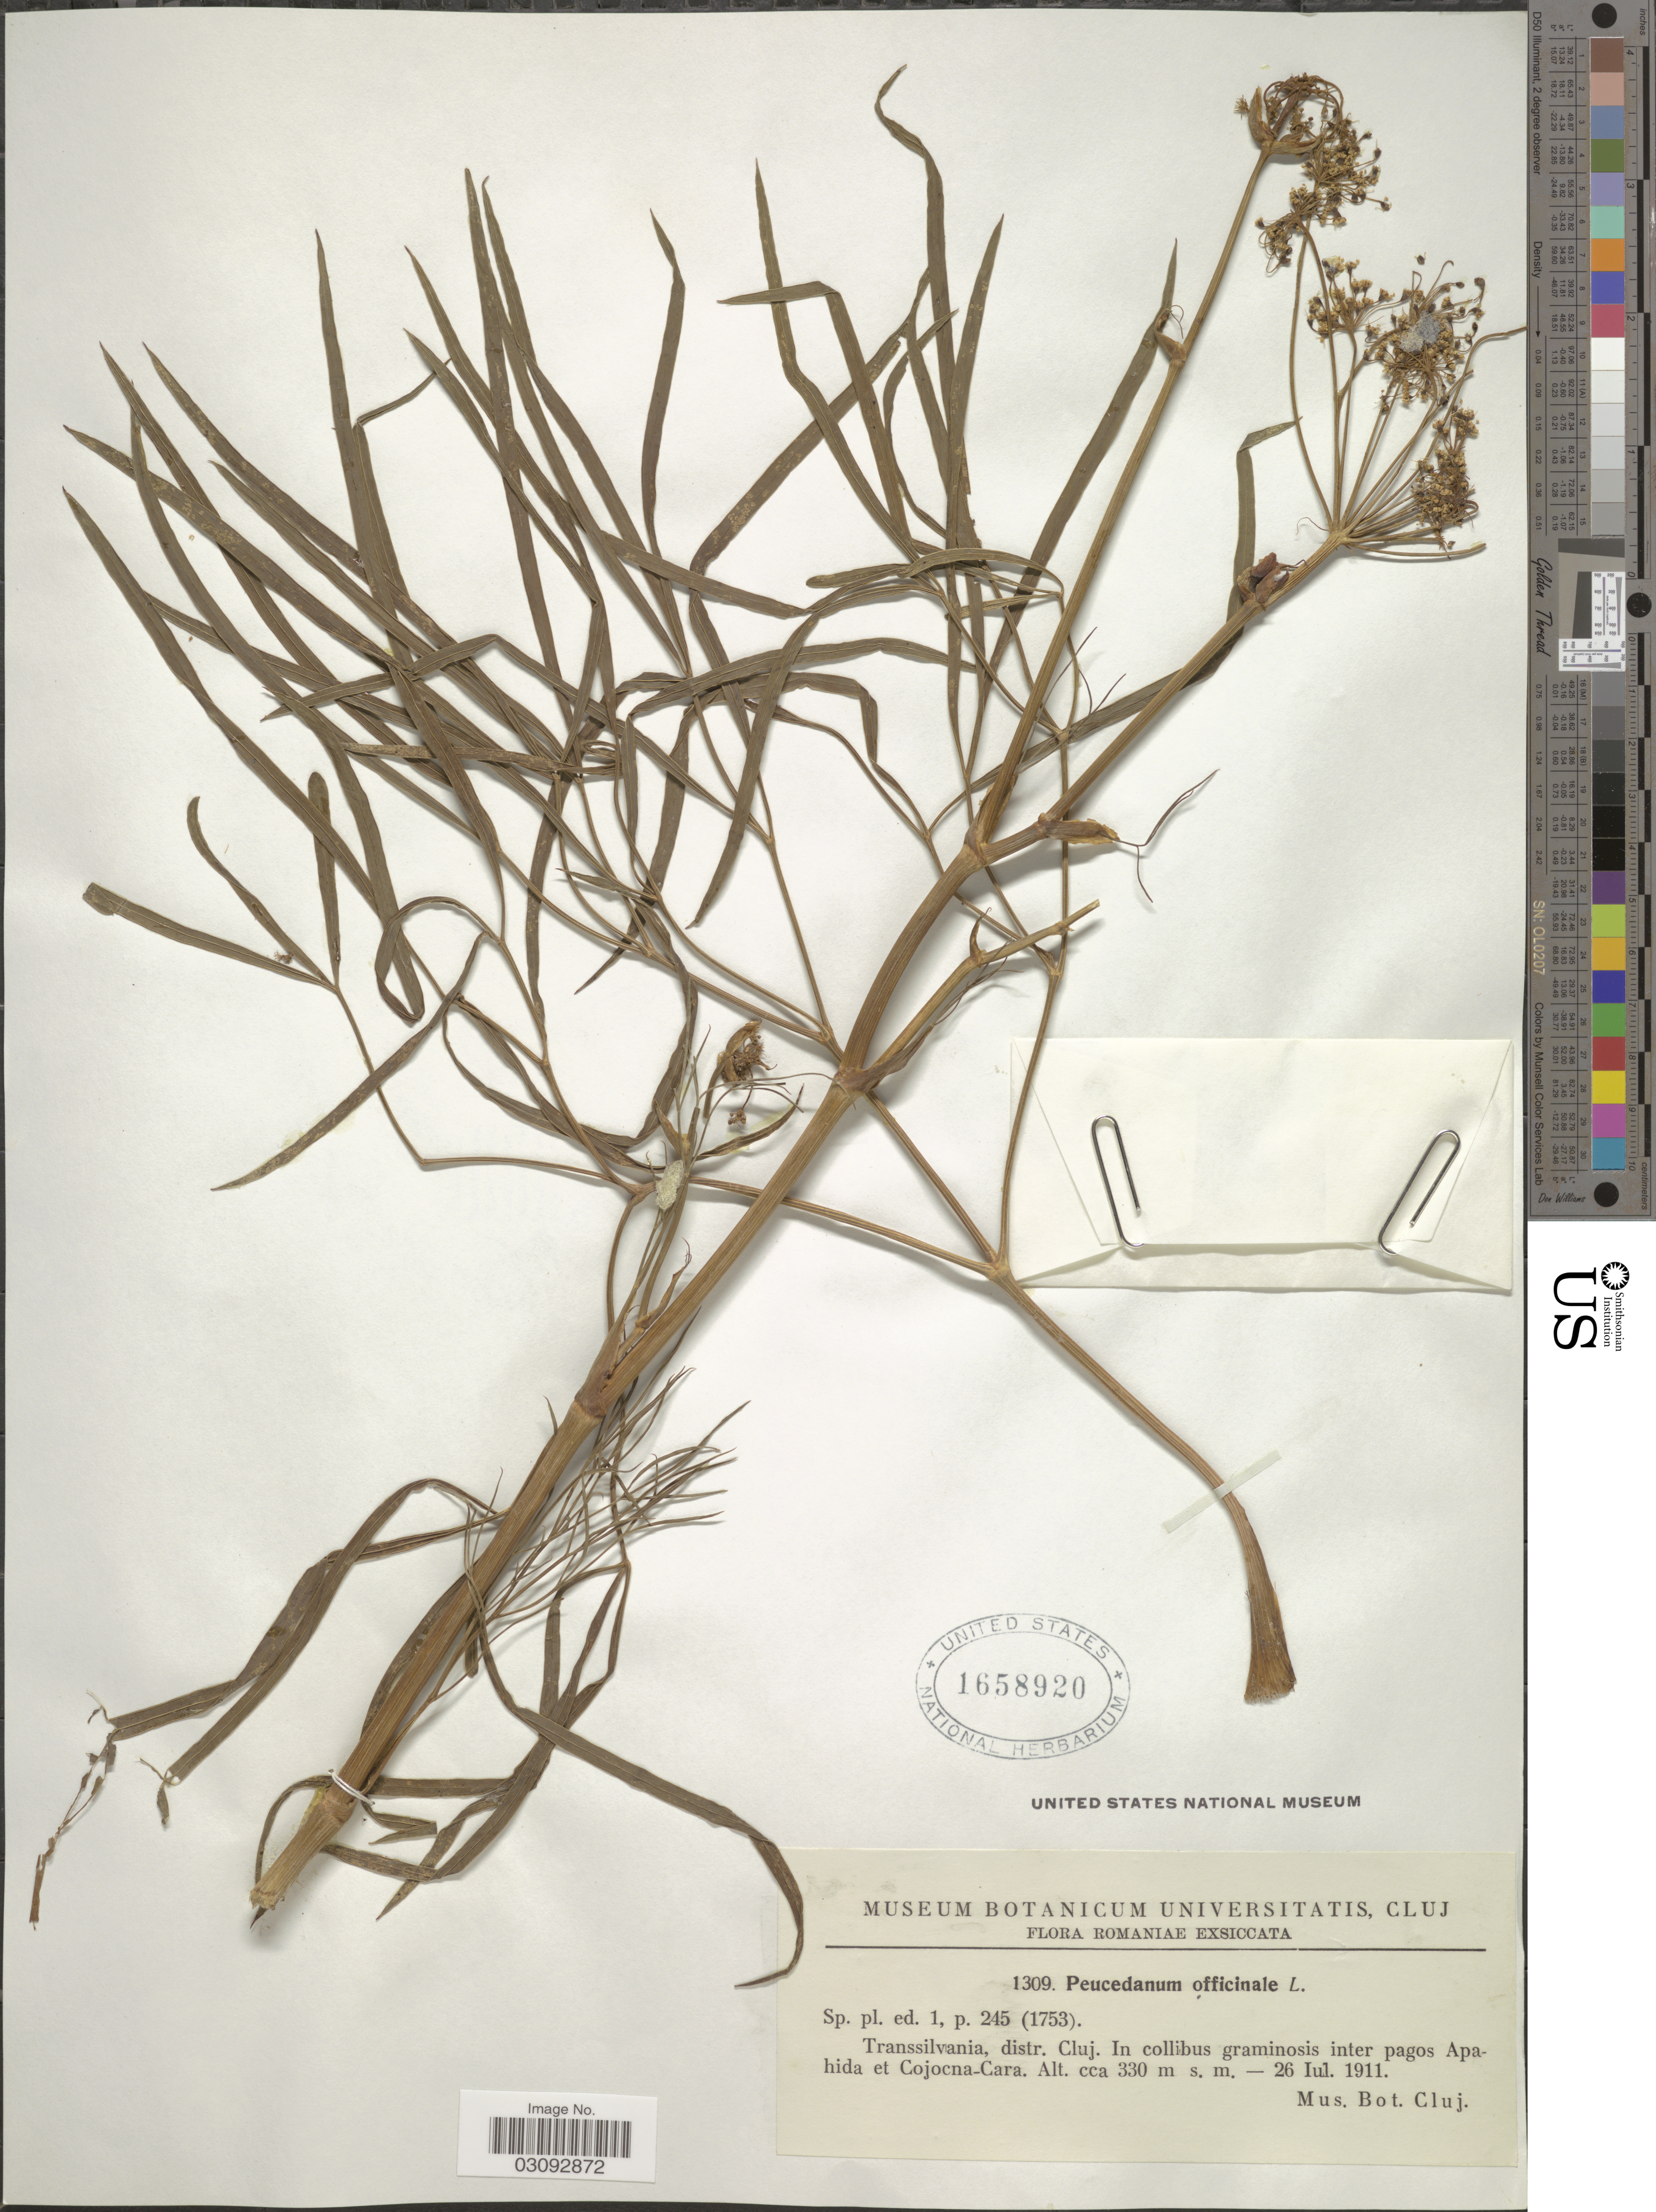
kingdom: Plantae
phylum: Tracheophyta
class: Magnoliopsida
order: Apiales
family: Apiaceae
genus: Peucedanum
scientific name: Peucedanum officinale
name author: L.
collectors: Mus. Bot. Cluj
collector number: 1309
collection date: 1911-07-26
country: Romania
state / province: Cluj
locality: Transsilvania, distr. Cluj, In collibus graminosis inter pagos Apahida et Cojocna-Cara.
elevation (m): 330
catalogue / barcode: US 1658920